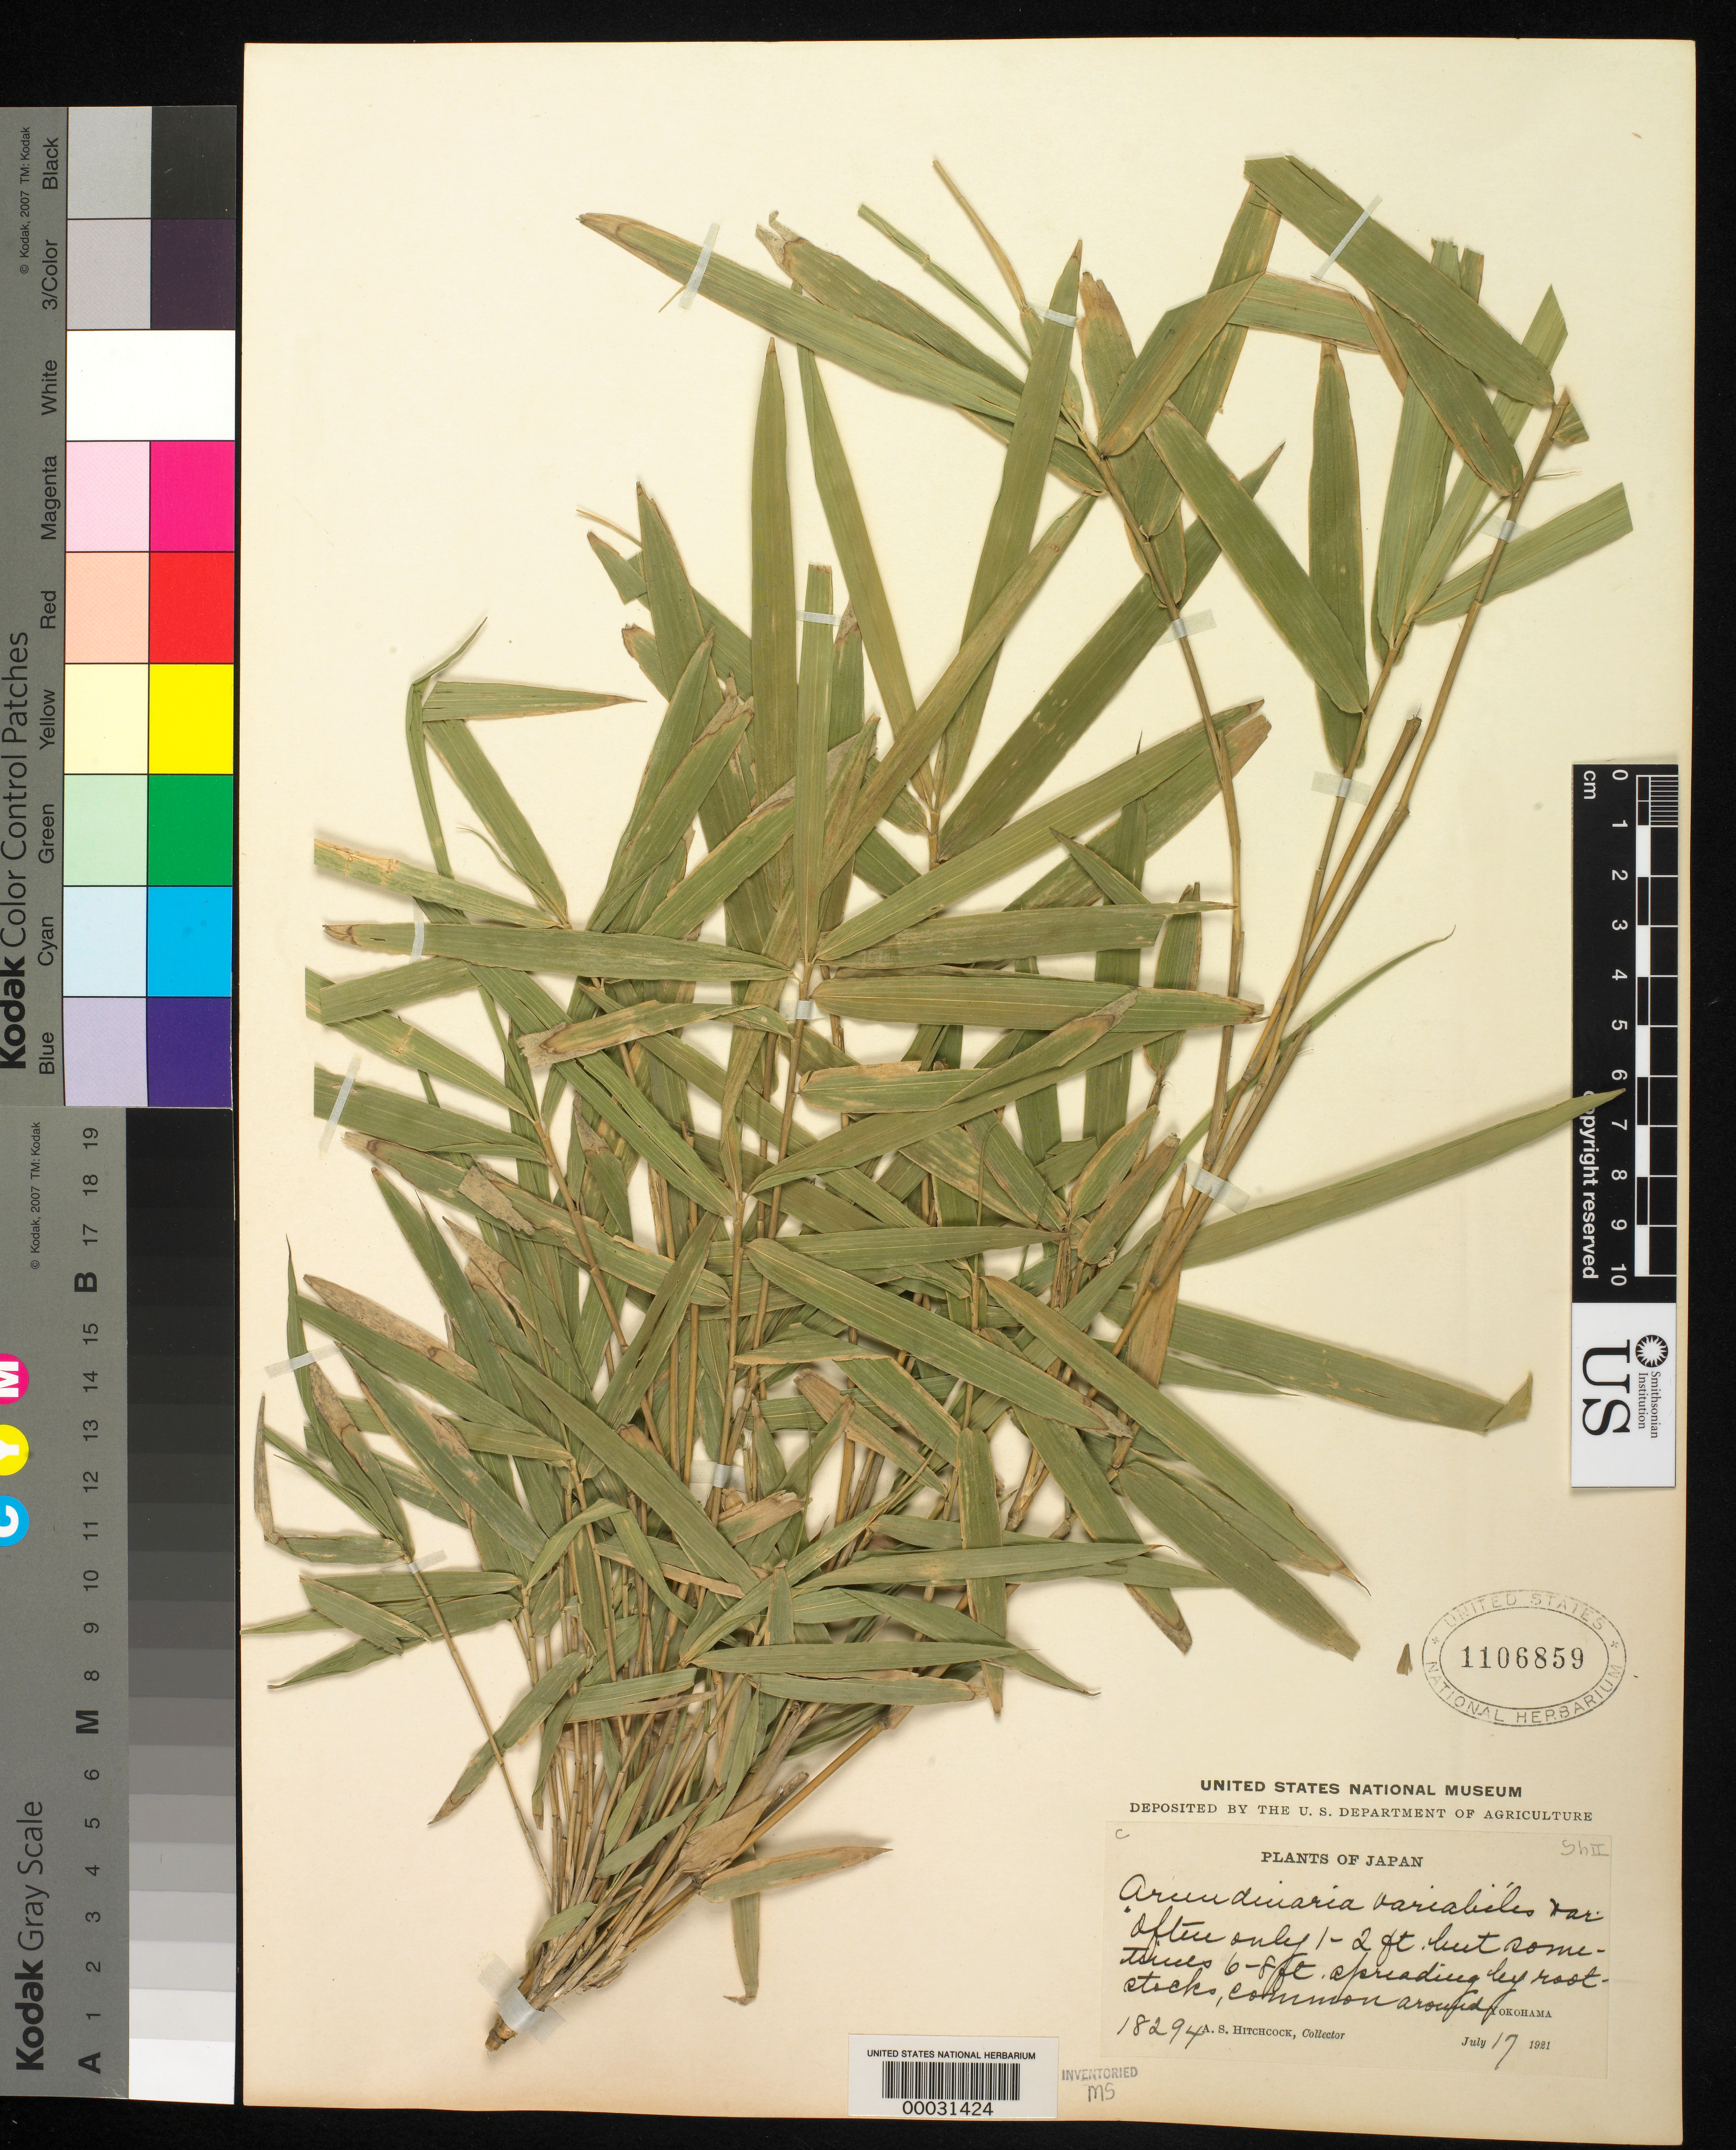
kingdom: Plantae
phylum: Tracheophyta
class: Liliopsida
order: Poales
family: Poaceae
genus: Pleioblastus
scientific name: Pleioblastus fortunei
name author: (Van Houtte) Nakai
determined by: Poaceae Reorganization Project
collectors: A. S. Hitchcock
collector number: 18294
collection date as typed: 17 Jul 1921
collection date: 1921-07-17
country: Japan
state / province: Kanagawa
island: Honshu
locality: Yokohama.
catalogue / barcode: US 1106859